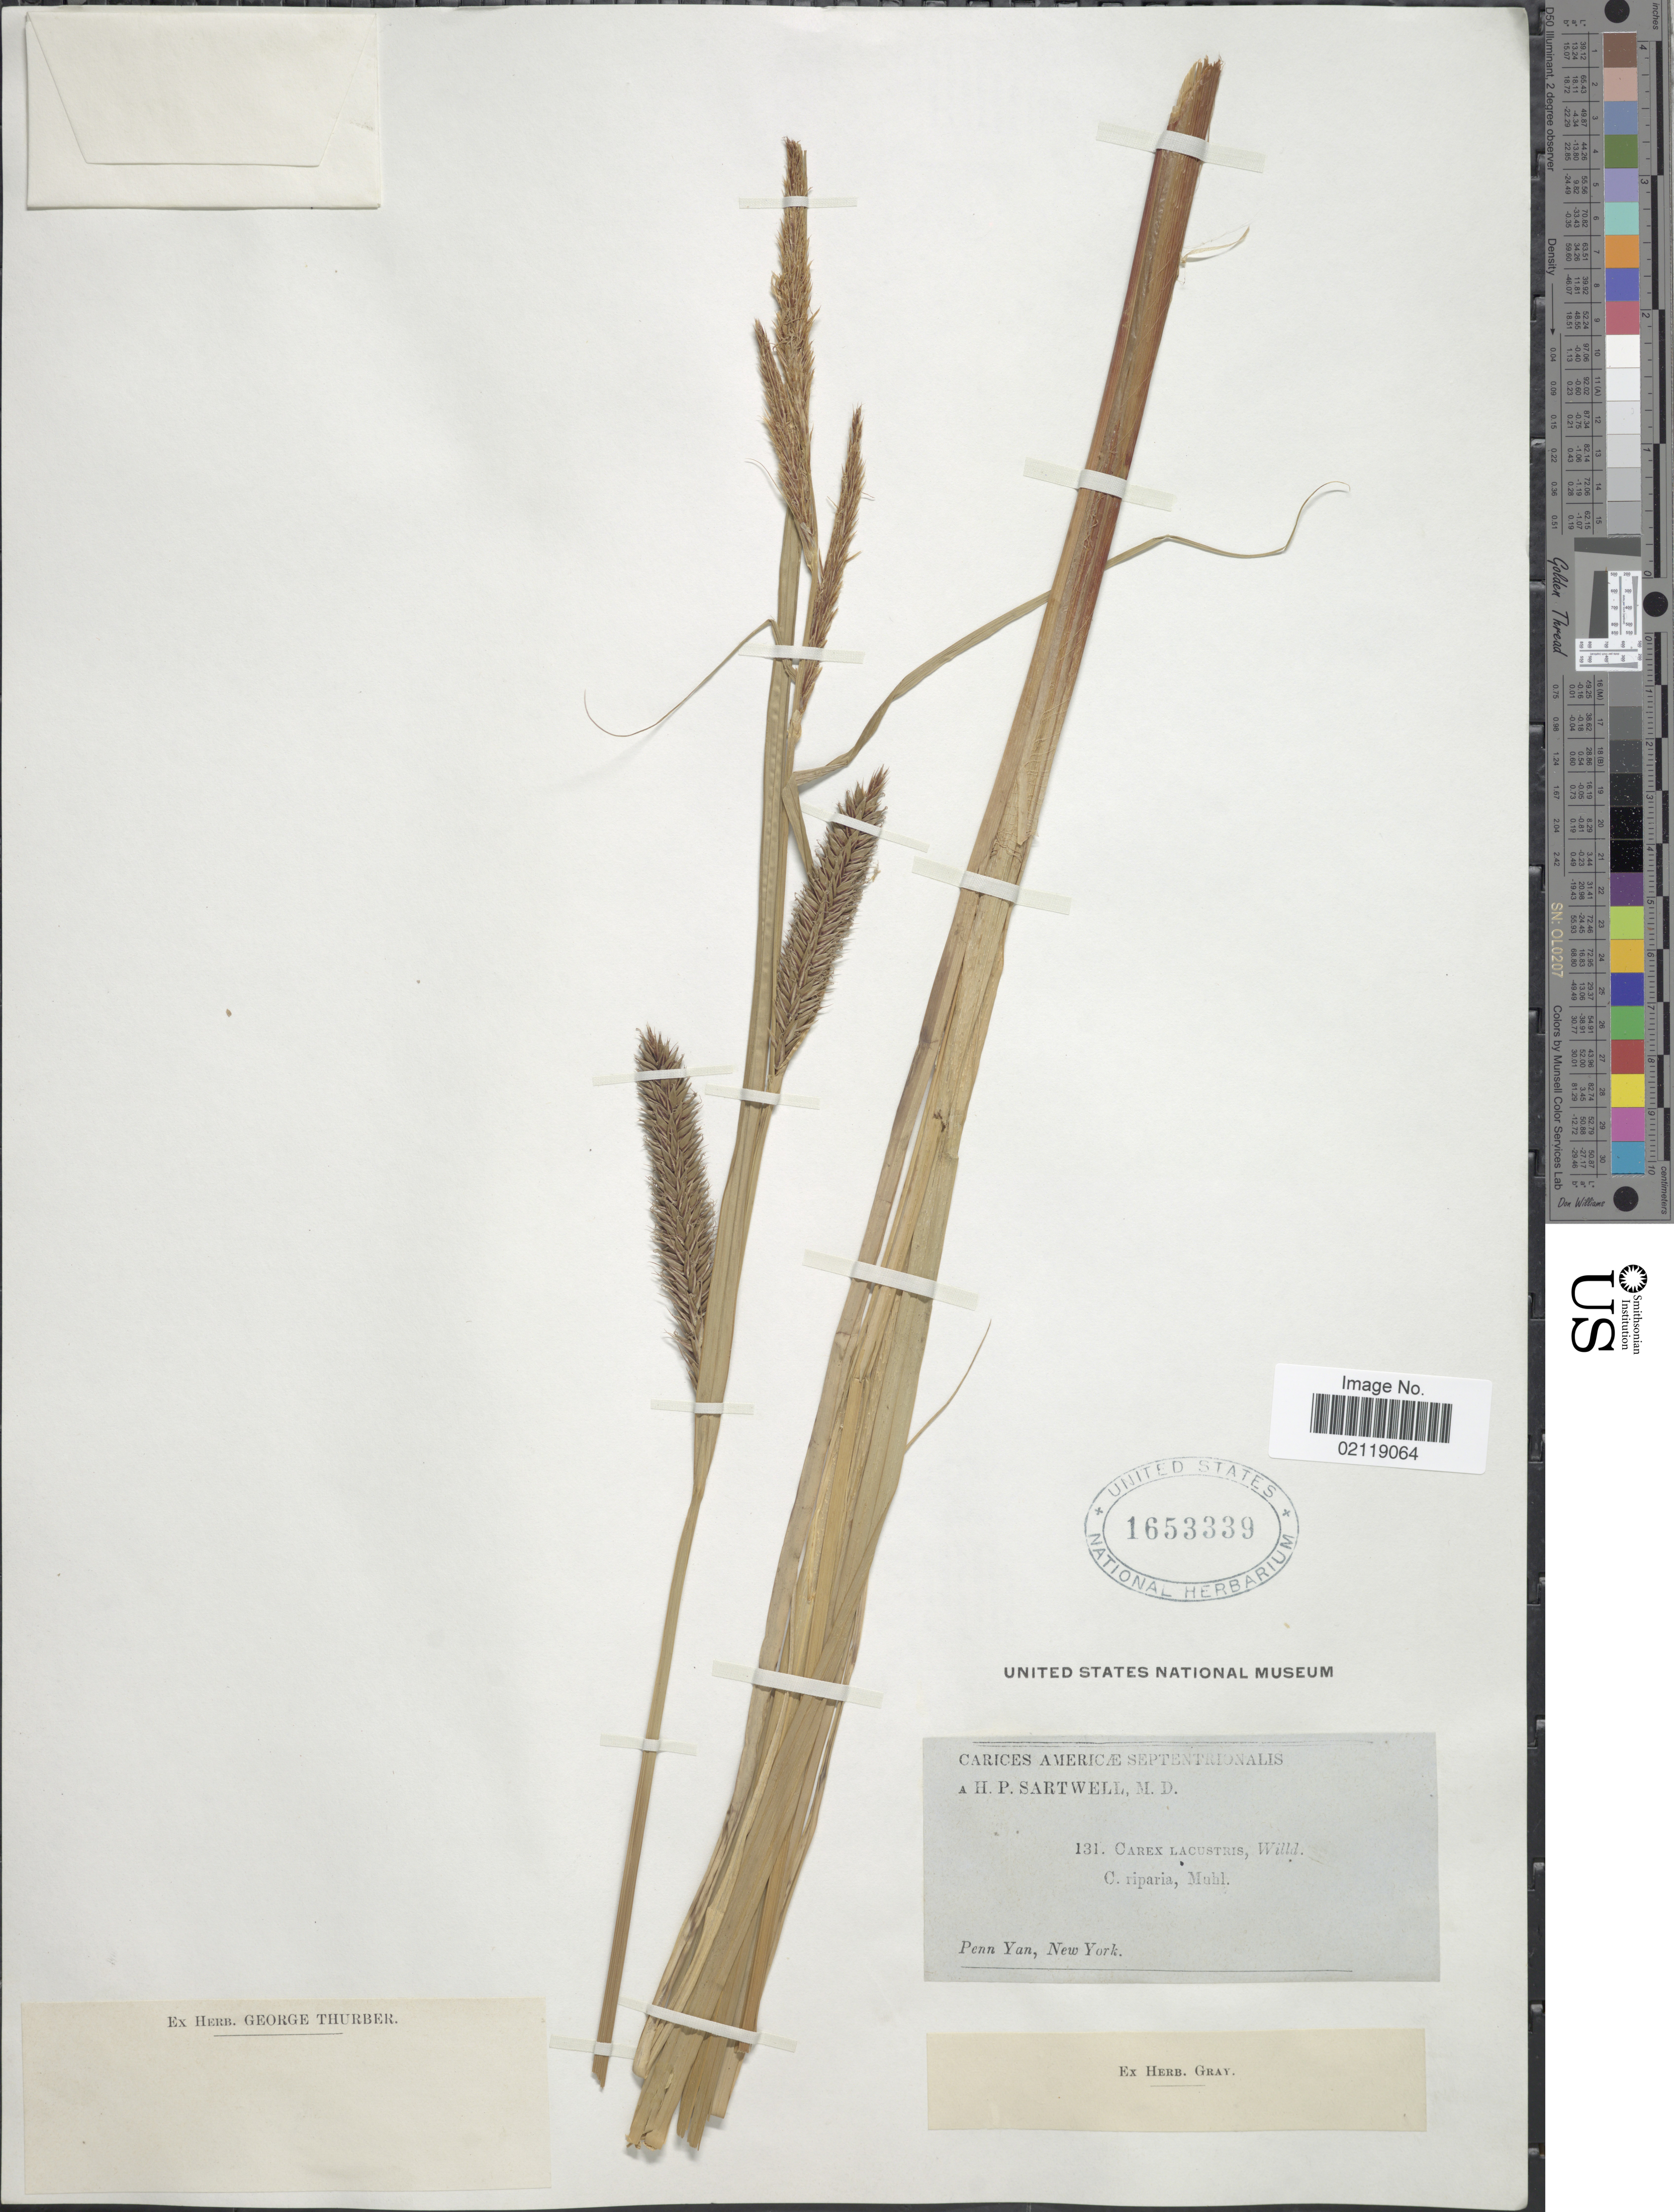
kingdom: Plantae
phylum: Tracheophyta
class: Liliopsida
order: Poales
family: Cyperaceae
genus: Carex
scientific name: Carex lacustris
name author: Willd.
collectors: H. P. Sartwell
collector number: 131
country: United States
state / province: New York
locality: Penn Yan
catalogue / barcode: US 1653339